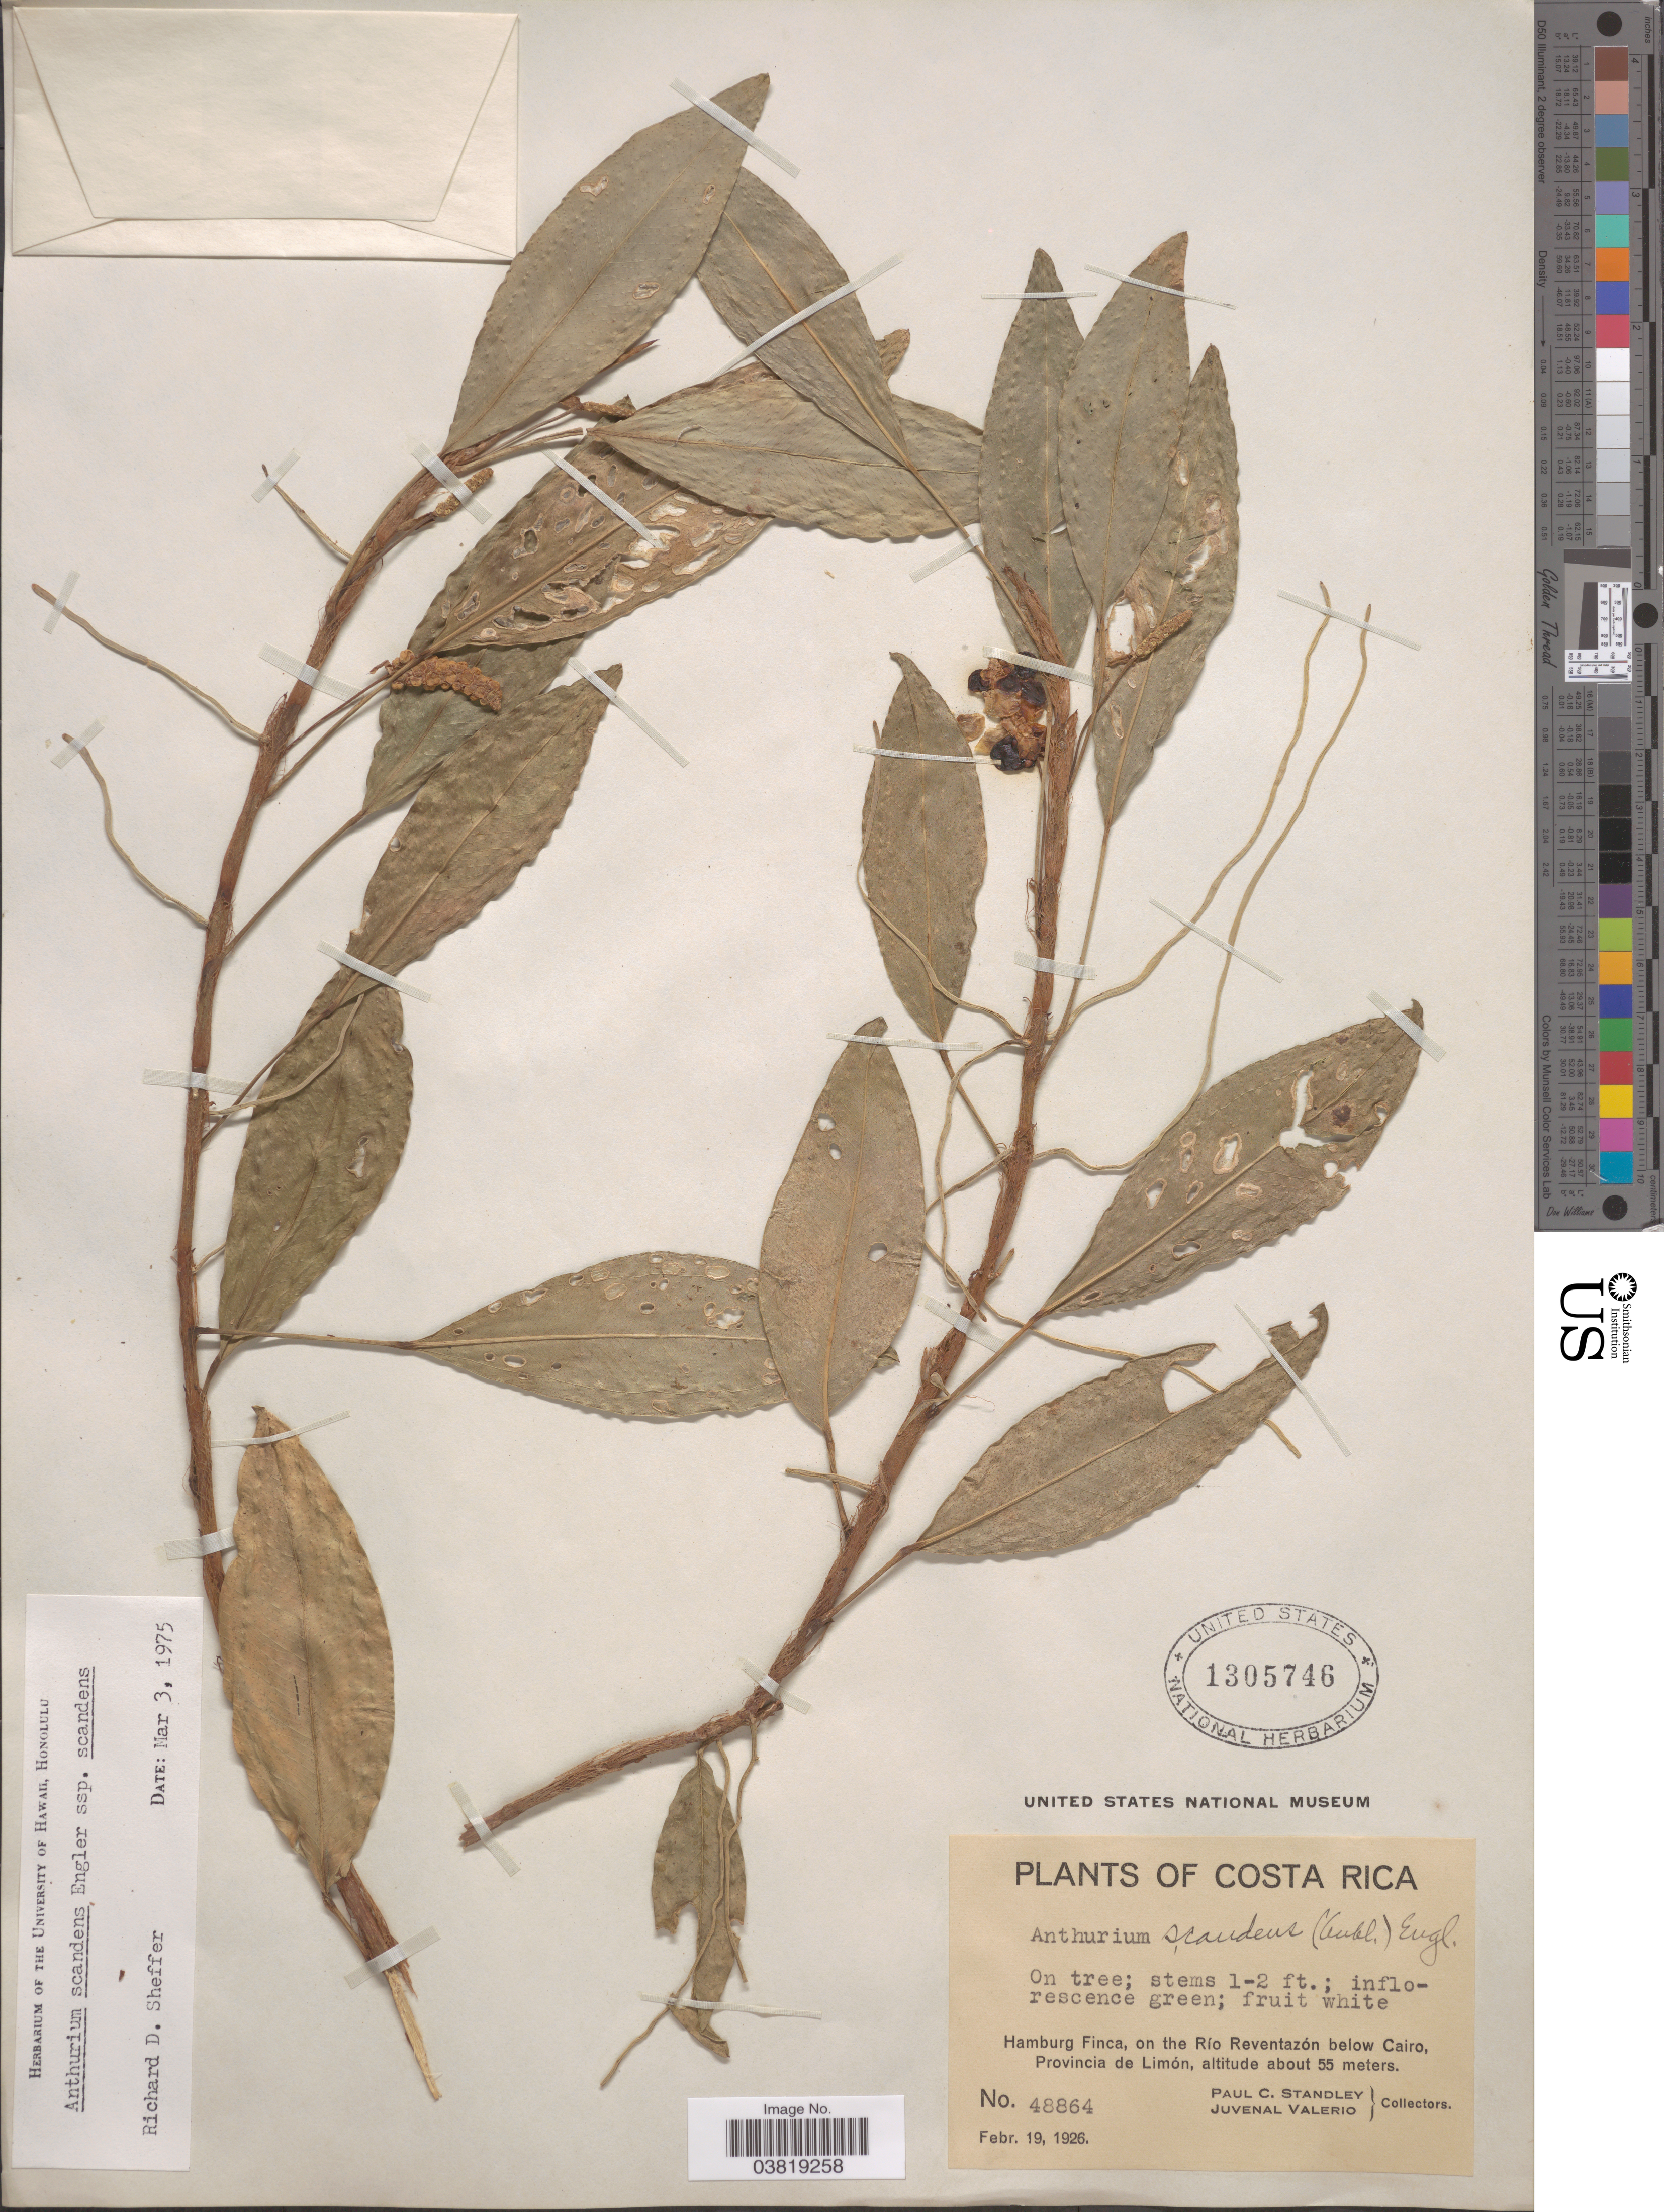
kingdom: Plantae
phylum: Tracheophyta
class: Liliopsida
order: Alismatales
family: Araceae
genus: Anthurium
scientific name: Anthurium scandens var. scandens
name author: (Aubl.) Engl.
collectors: P. C. Standley & J. Valerio R.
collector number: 48864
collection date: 1926-02-19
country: Costa Rica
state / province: Limón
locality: Hamburg Finca, on the Río Reventazón below Cairo.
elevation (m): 55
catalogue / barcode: US 1305746